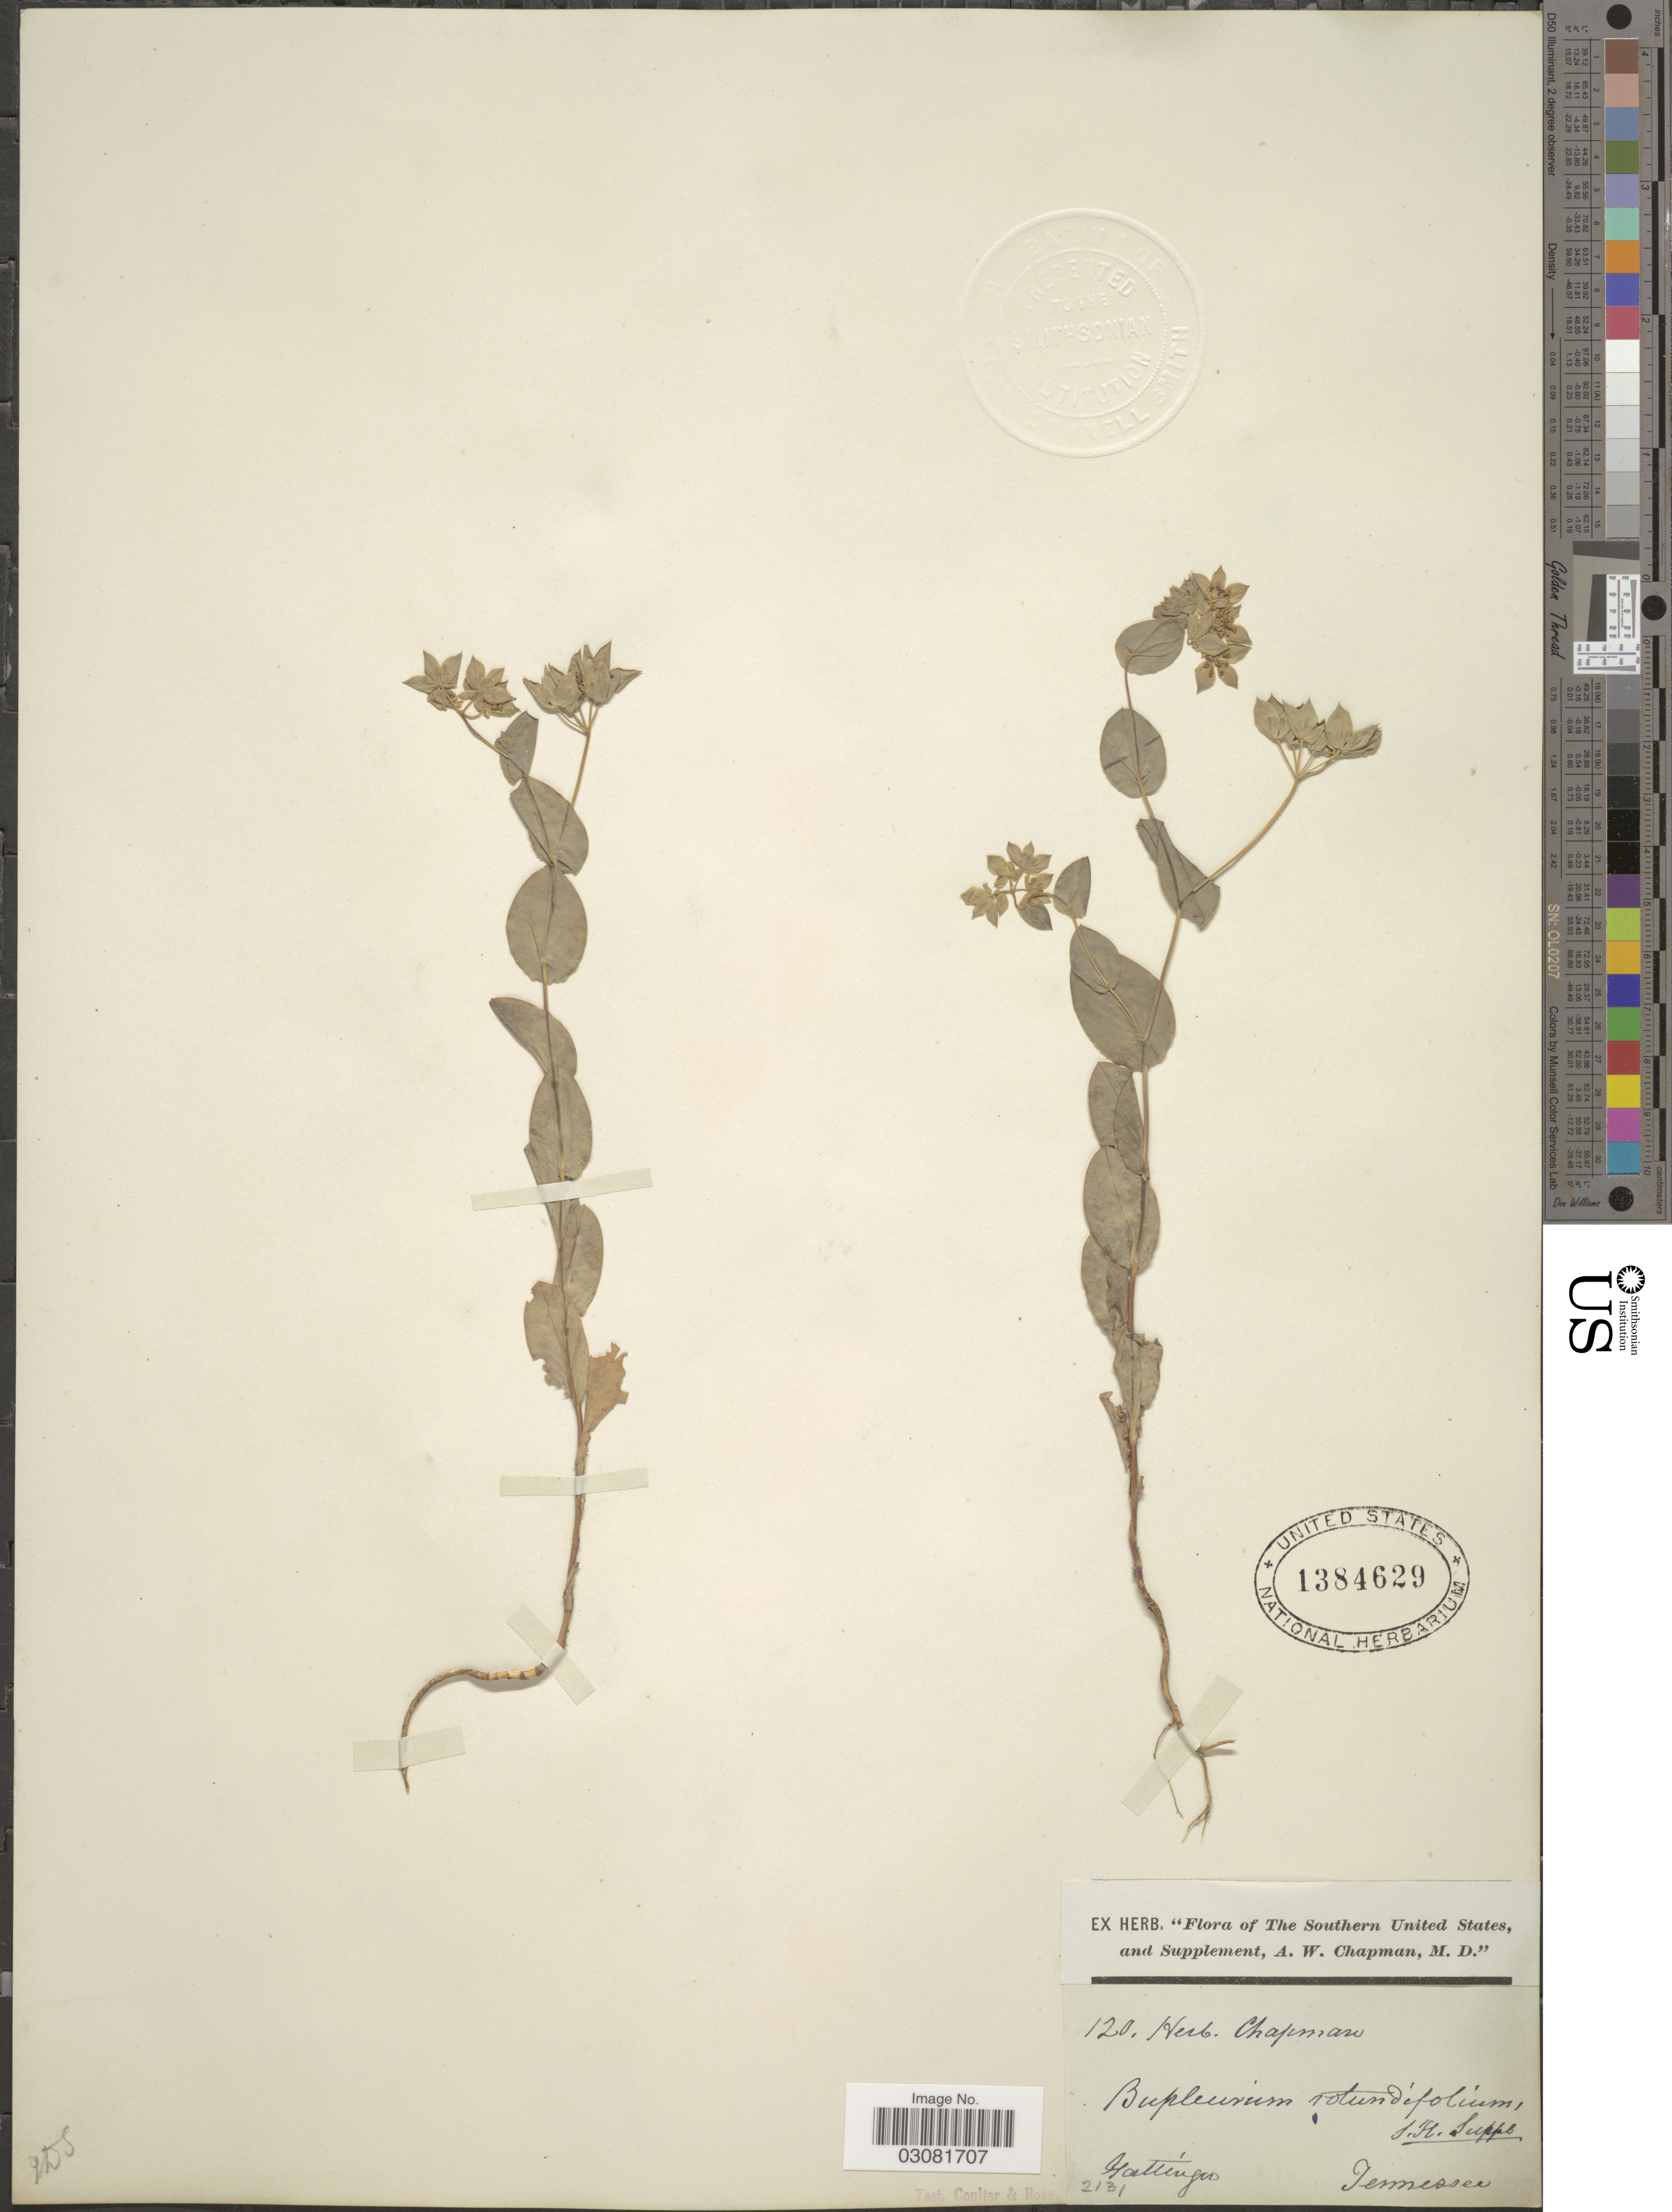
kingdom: Plantae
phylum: Tracheophyta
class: Magnoliopsida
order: Apiales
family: Apiaceae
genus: Bupleurum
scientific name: Bupleurum rotundifolium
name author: L.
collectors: Gattinger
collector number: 120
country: United States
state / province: Tennessee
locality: The Southern United States.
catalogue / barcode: US 1384629